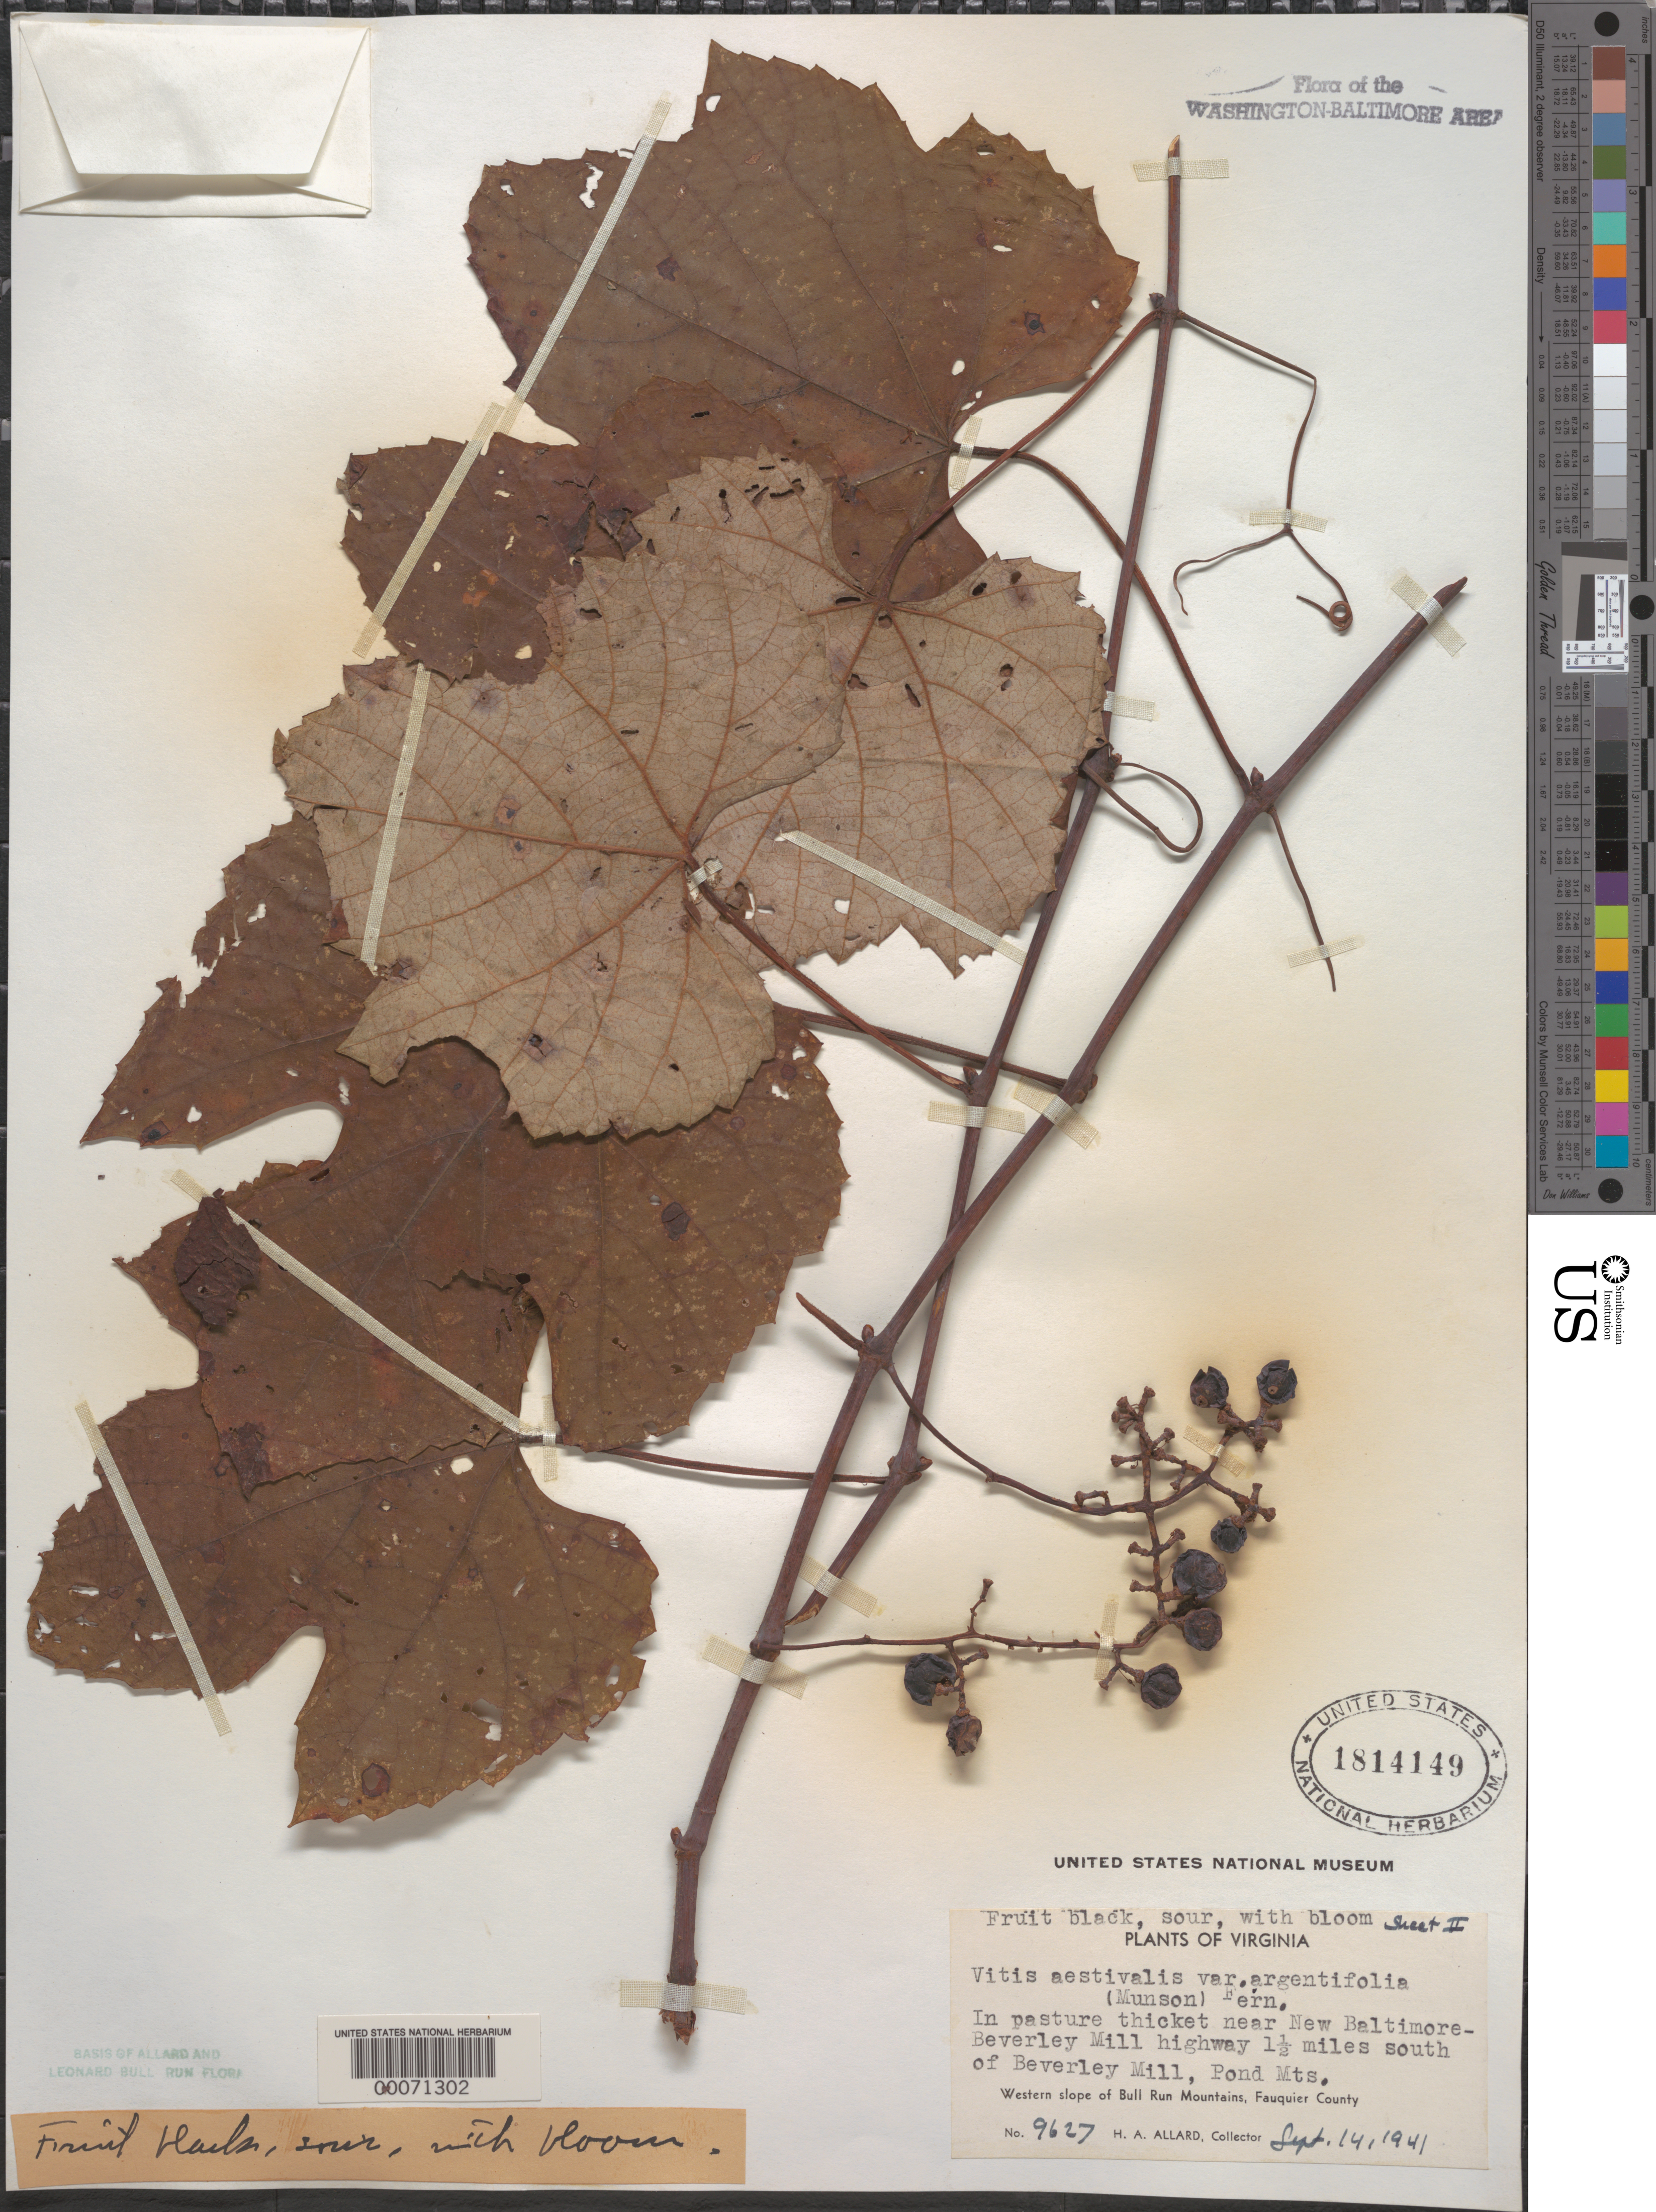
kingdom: Plantae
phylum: Tracheophyta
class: Magnoliopsida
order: Vitales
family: Vitaceae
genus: Vitis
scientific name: Vitis aestivalis var. argentifolia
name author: Michx.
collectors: H. A. Allard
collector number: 9627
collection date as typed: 14 Sep 1941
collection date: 1941-09-14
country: United States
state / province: Virginia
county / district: Fauquier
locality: New Baltimore-Beverley Mill Highway, south of Beverley Mill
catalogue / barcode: US 1814149